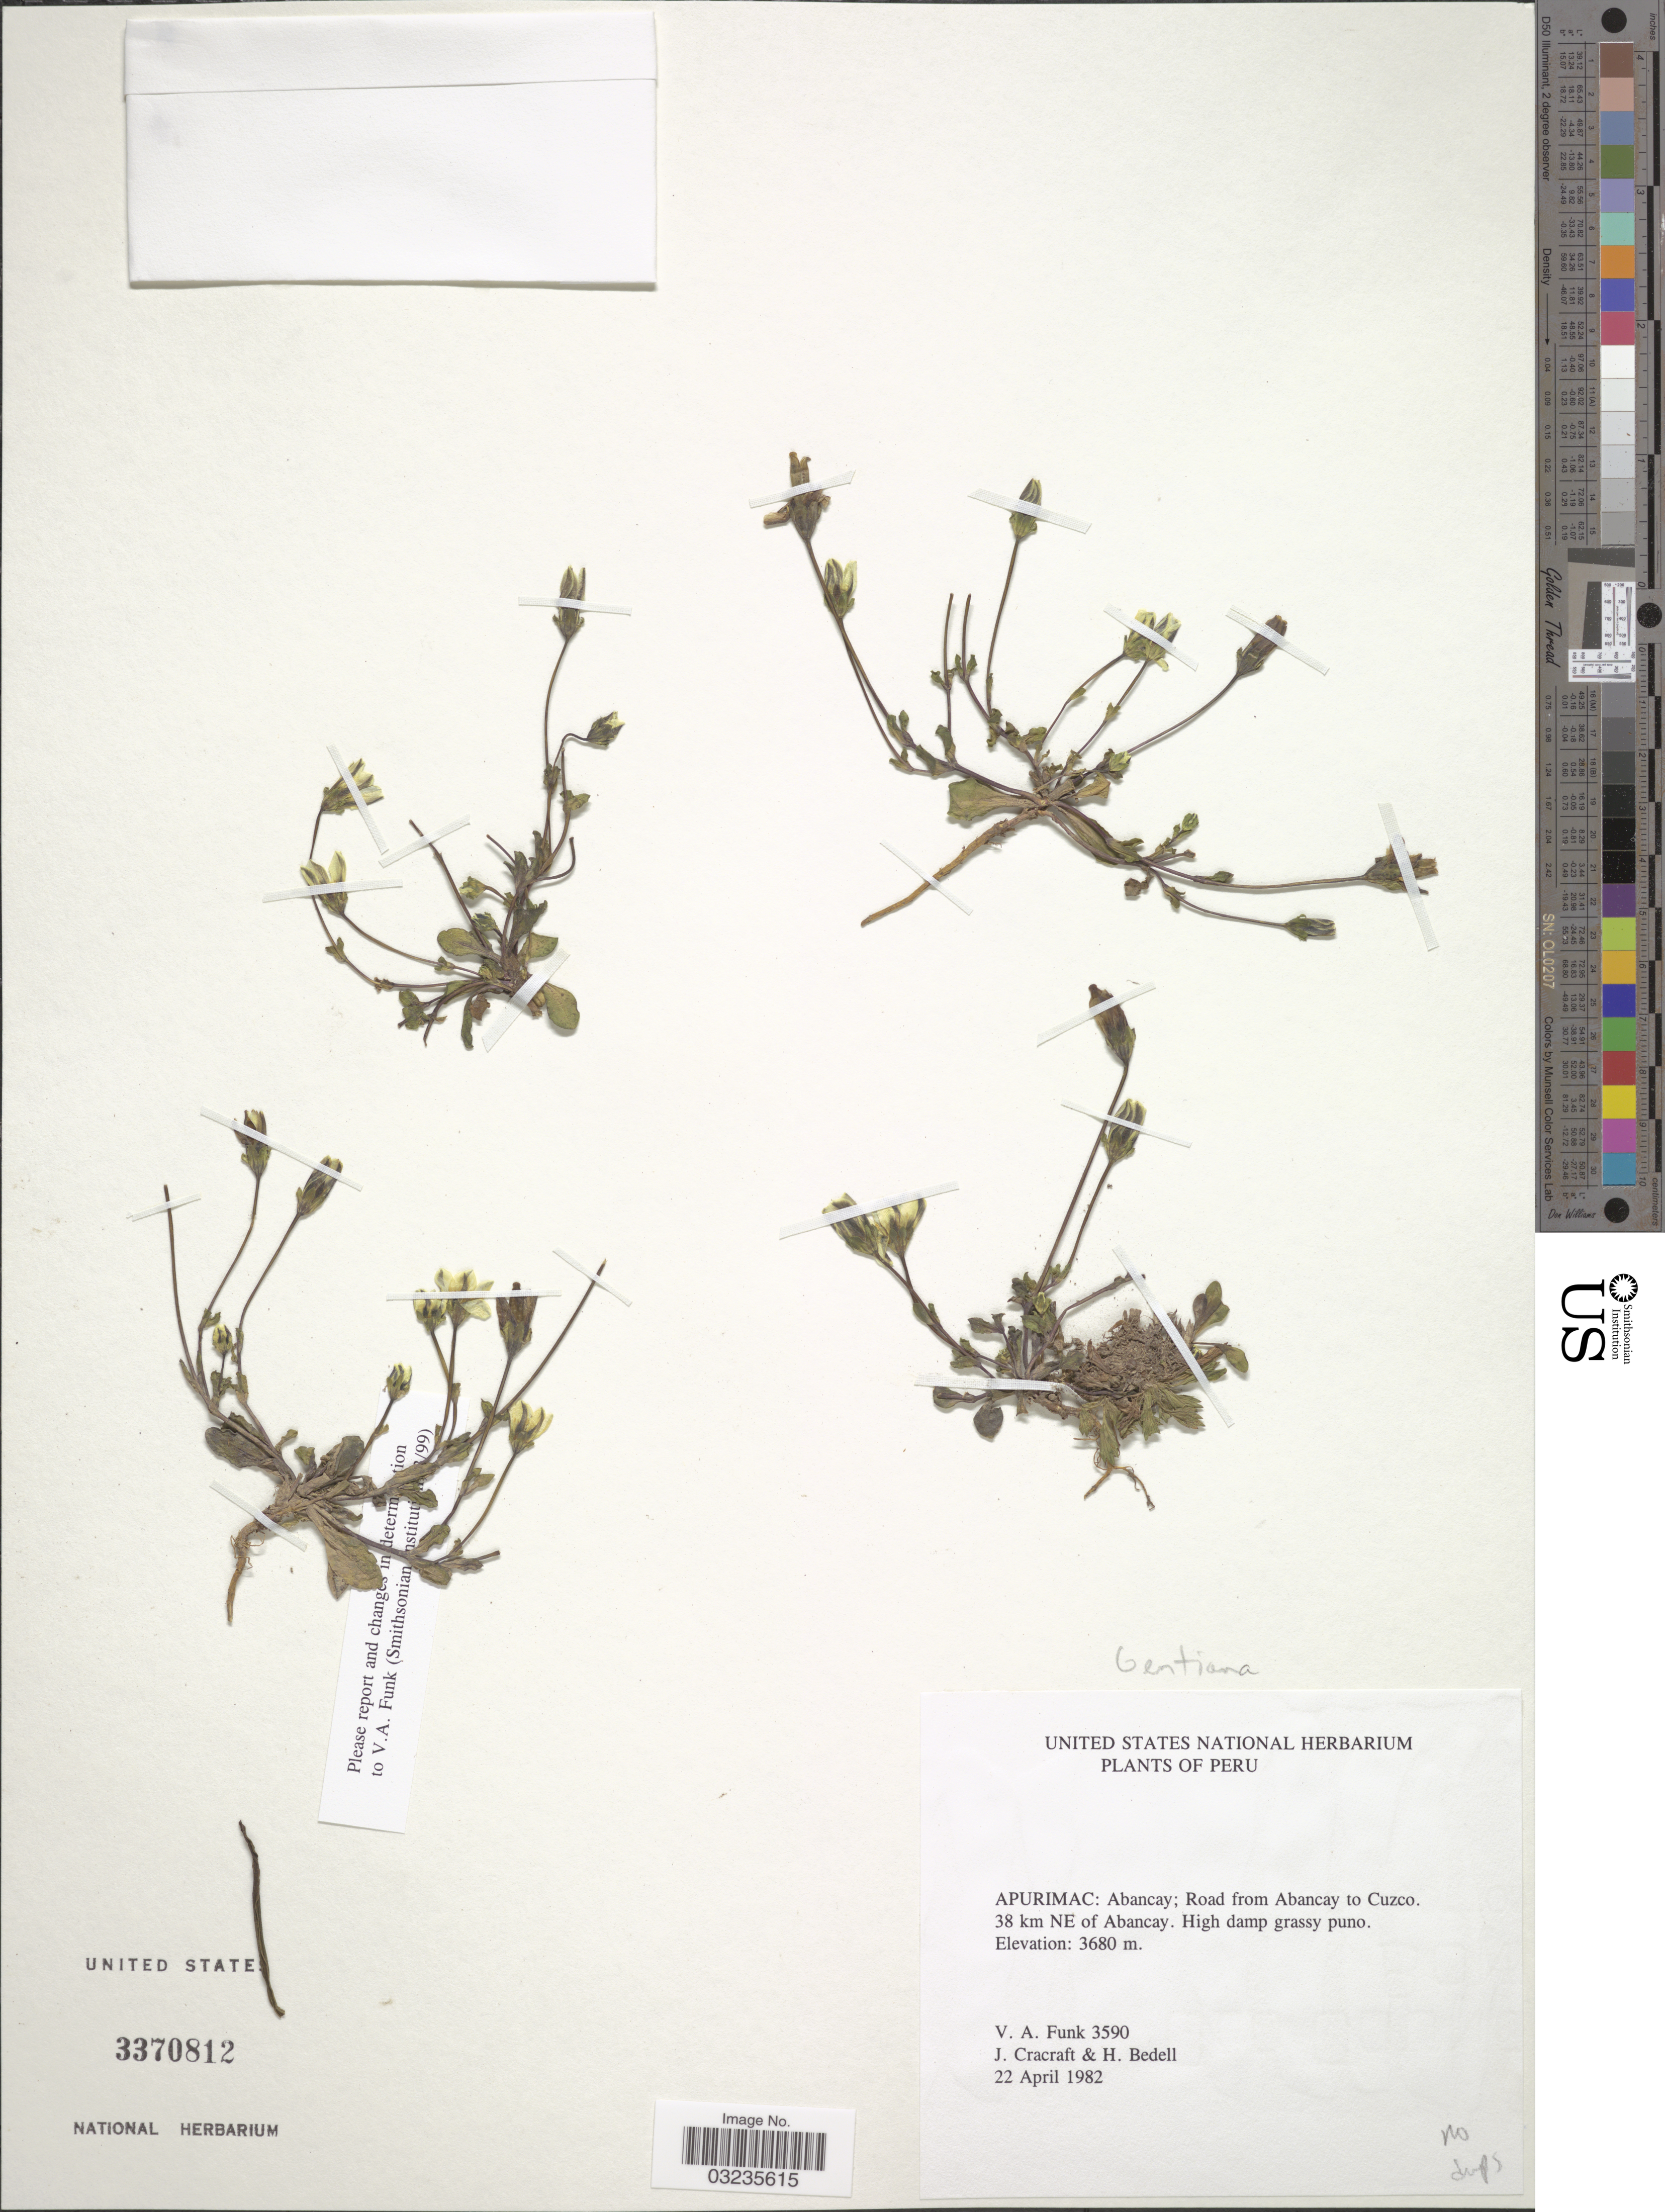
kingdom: Plantae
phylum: Tracheophyta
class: Magnoliopsida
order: Gentianales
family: Gentianaceae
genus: Gentiana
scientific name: Gentiana sp.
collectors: V. Funk, J. L. Cracraft & H. Bedell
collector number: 3590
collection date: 1982-04-22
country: Peru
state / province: Apurímac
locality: Abancay; Road from Abancay to Cuzco. 38 km NE of Abancay.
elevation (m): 3680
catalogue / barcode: US 3370812